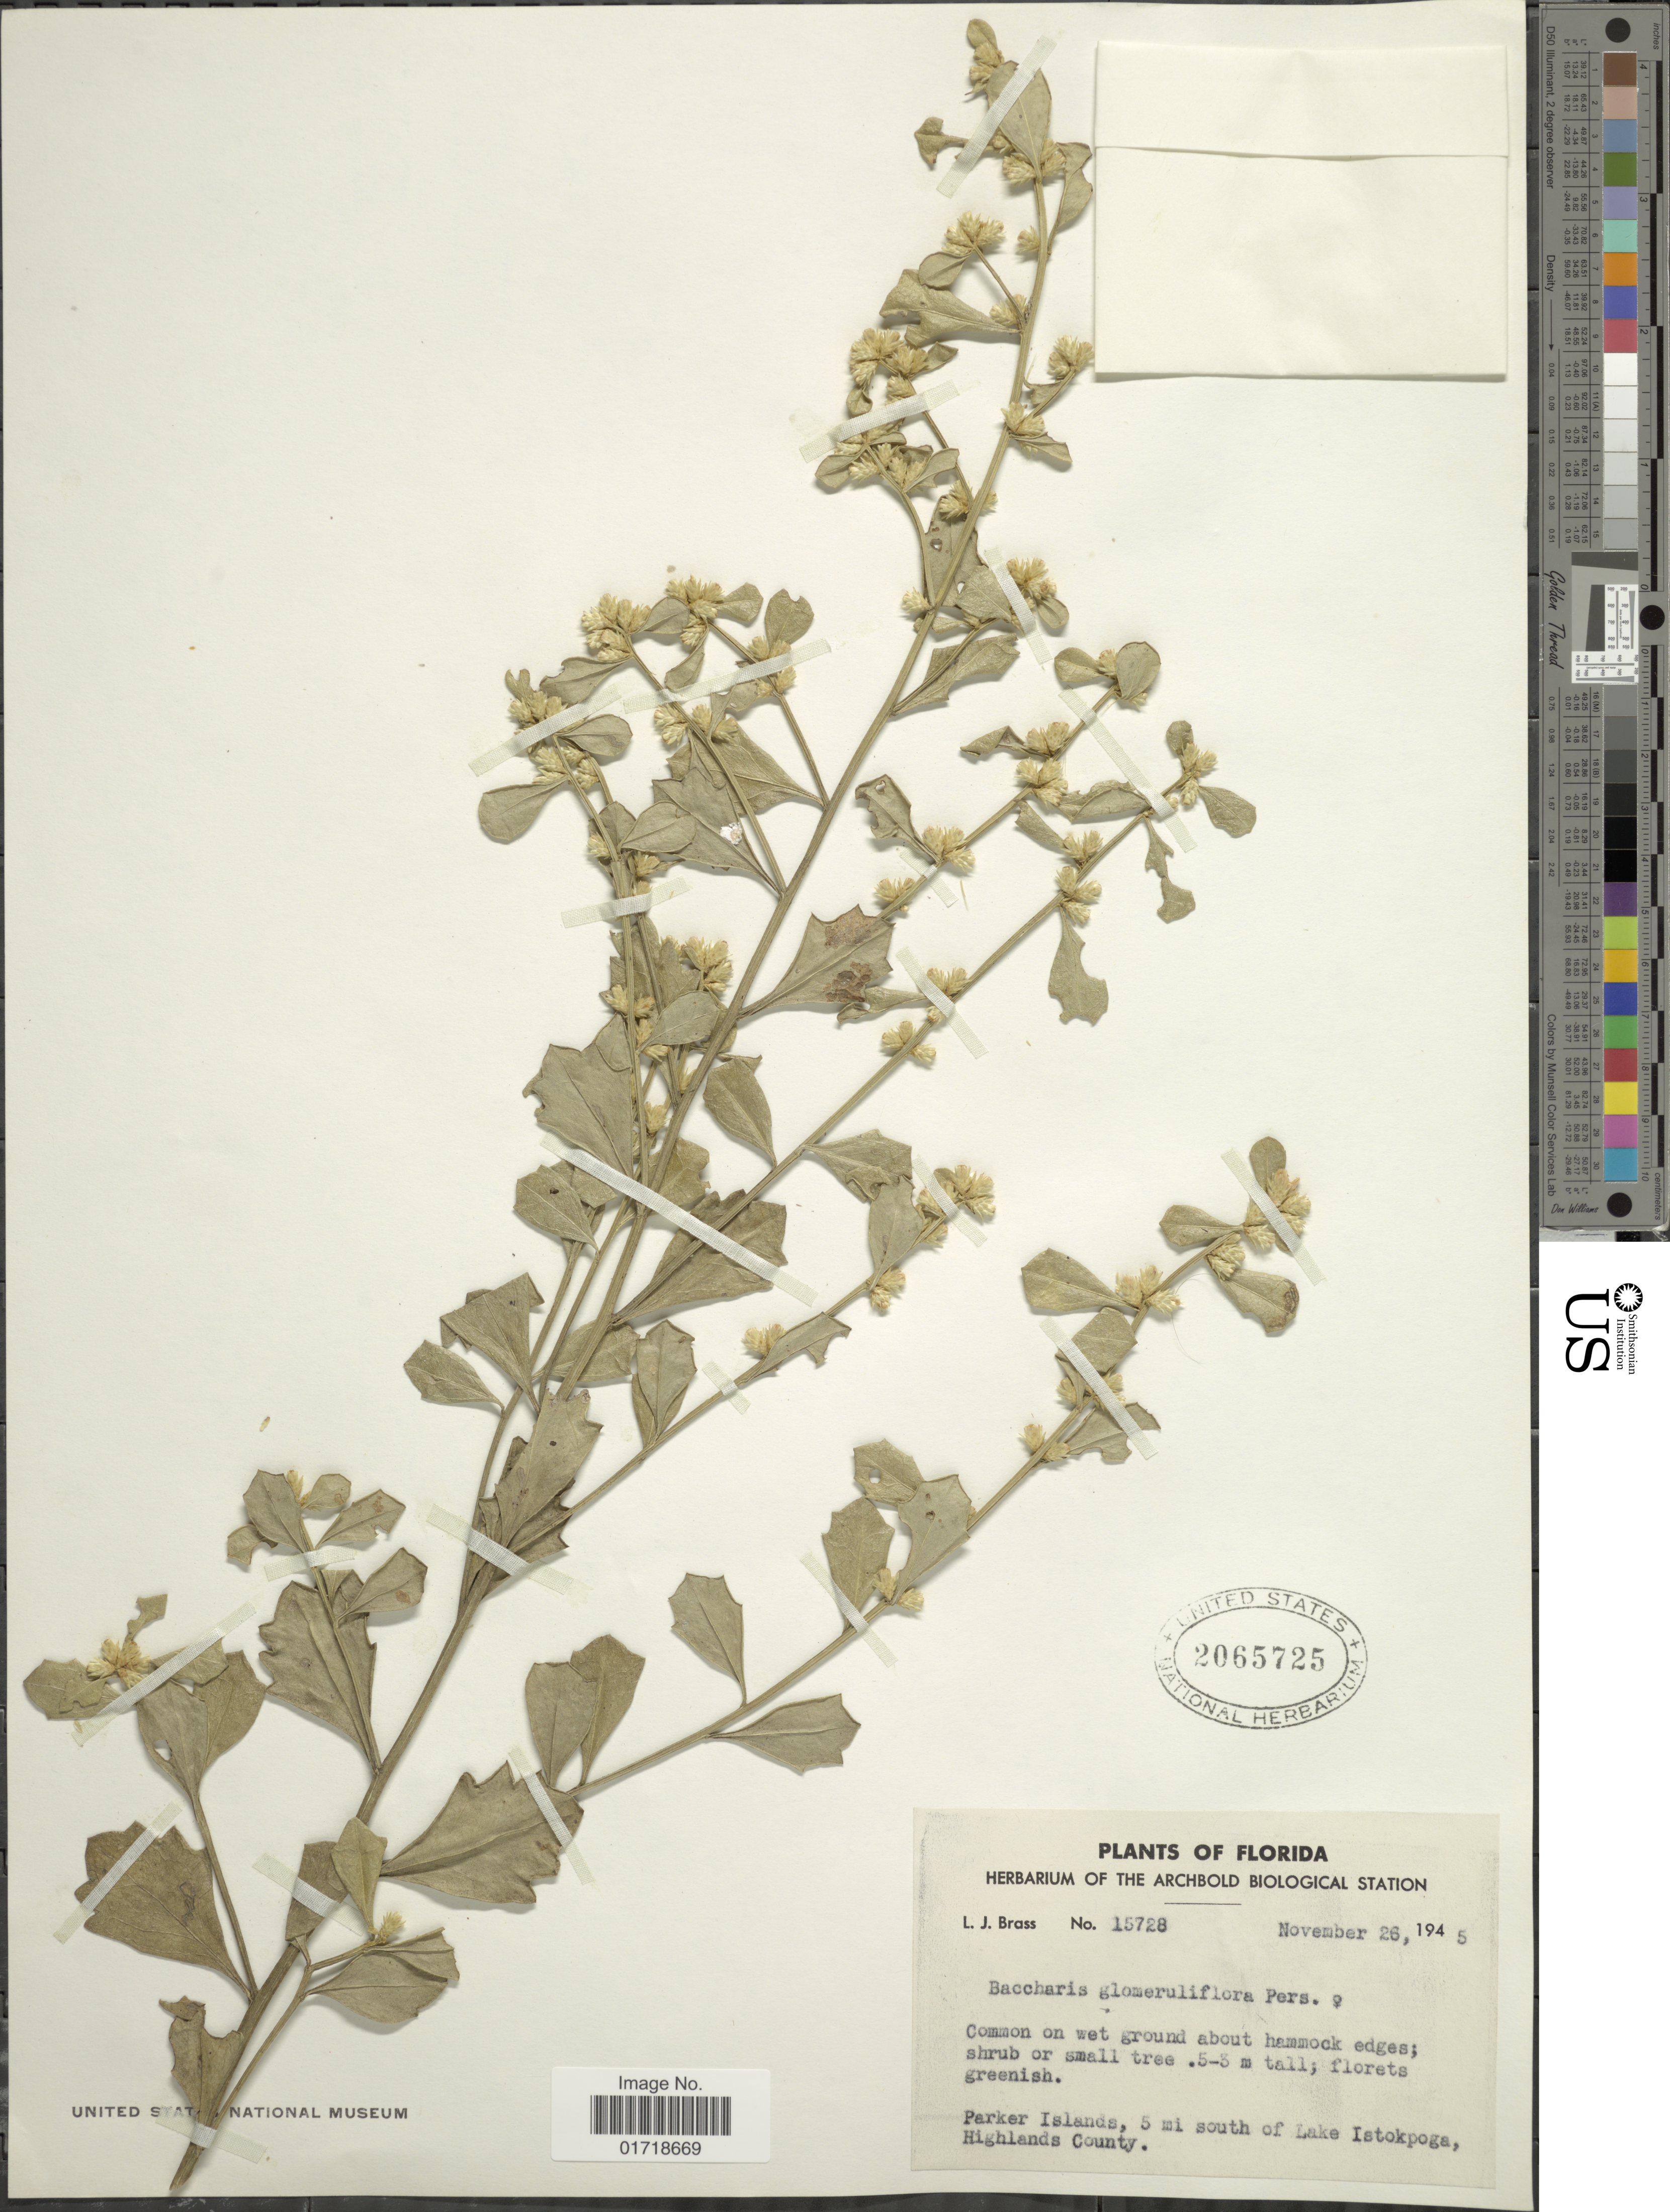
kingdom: Plantae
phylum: Tracheophyta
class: Magnoliopsida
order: Asterales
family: Asteraceae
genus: Baccharis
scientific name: Baccharis glomeruliflora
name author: Pers.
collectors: L. J. Brass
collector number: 15728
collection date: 1945-11-26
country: United States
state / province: Florida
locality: Parker islands, 5 mi south of Lake Istokpoga, Highlands County.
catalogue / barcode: US 2065725